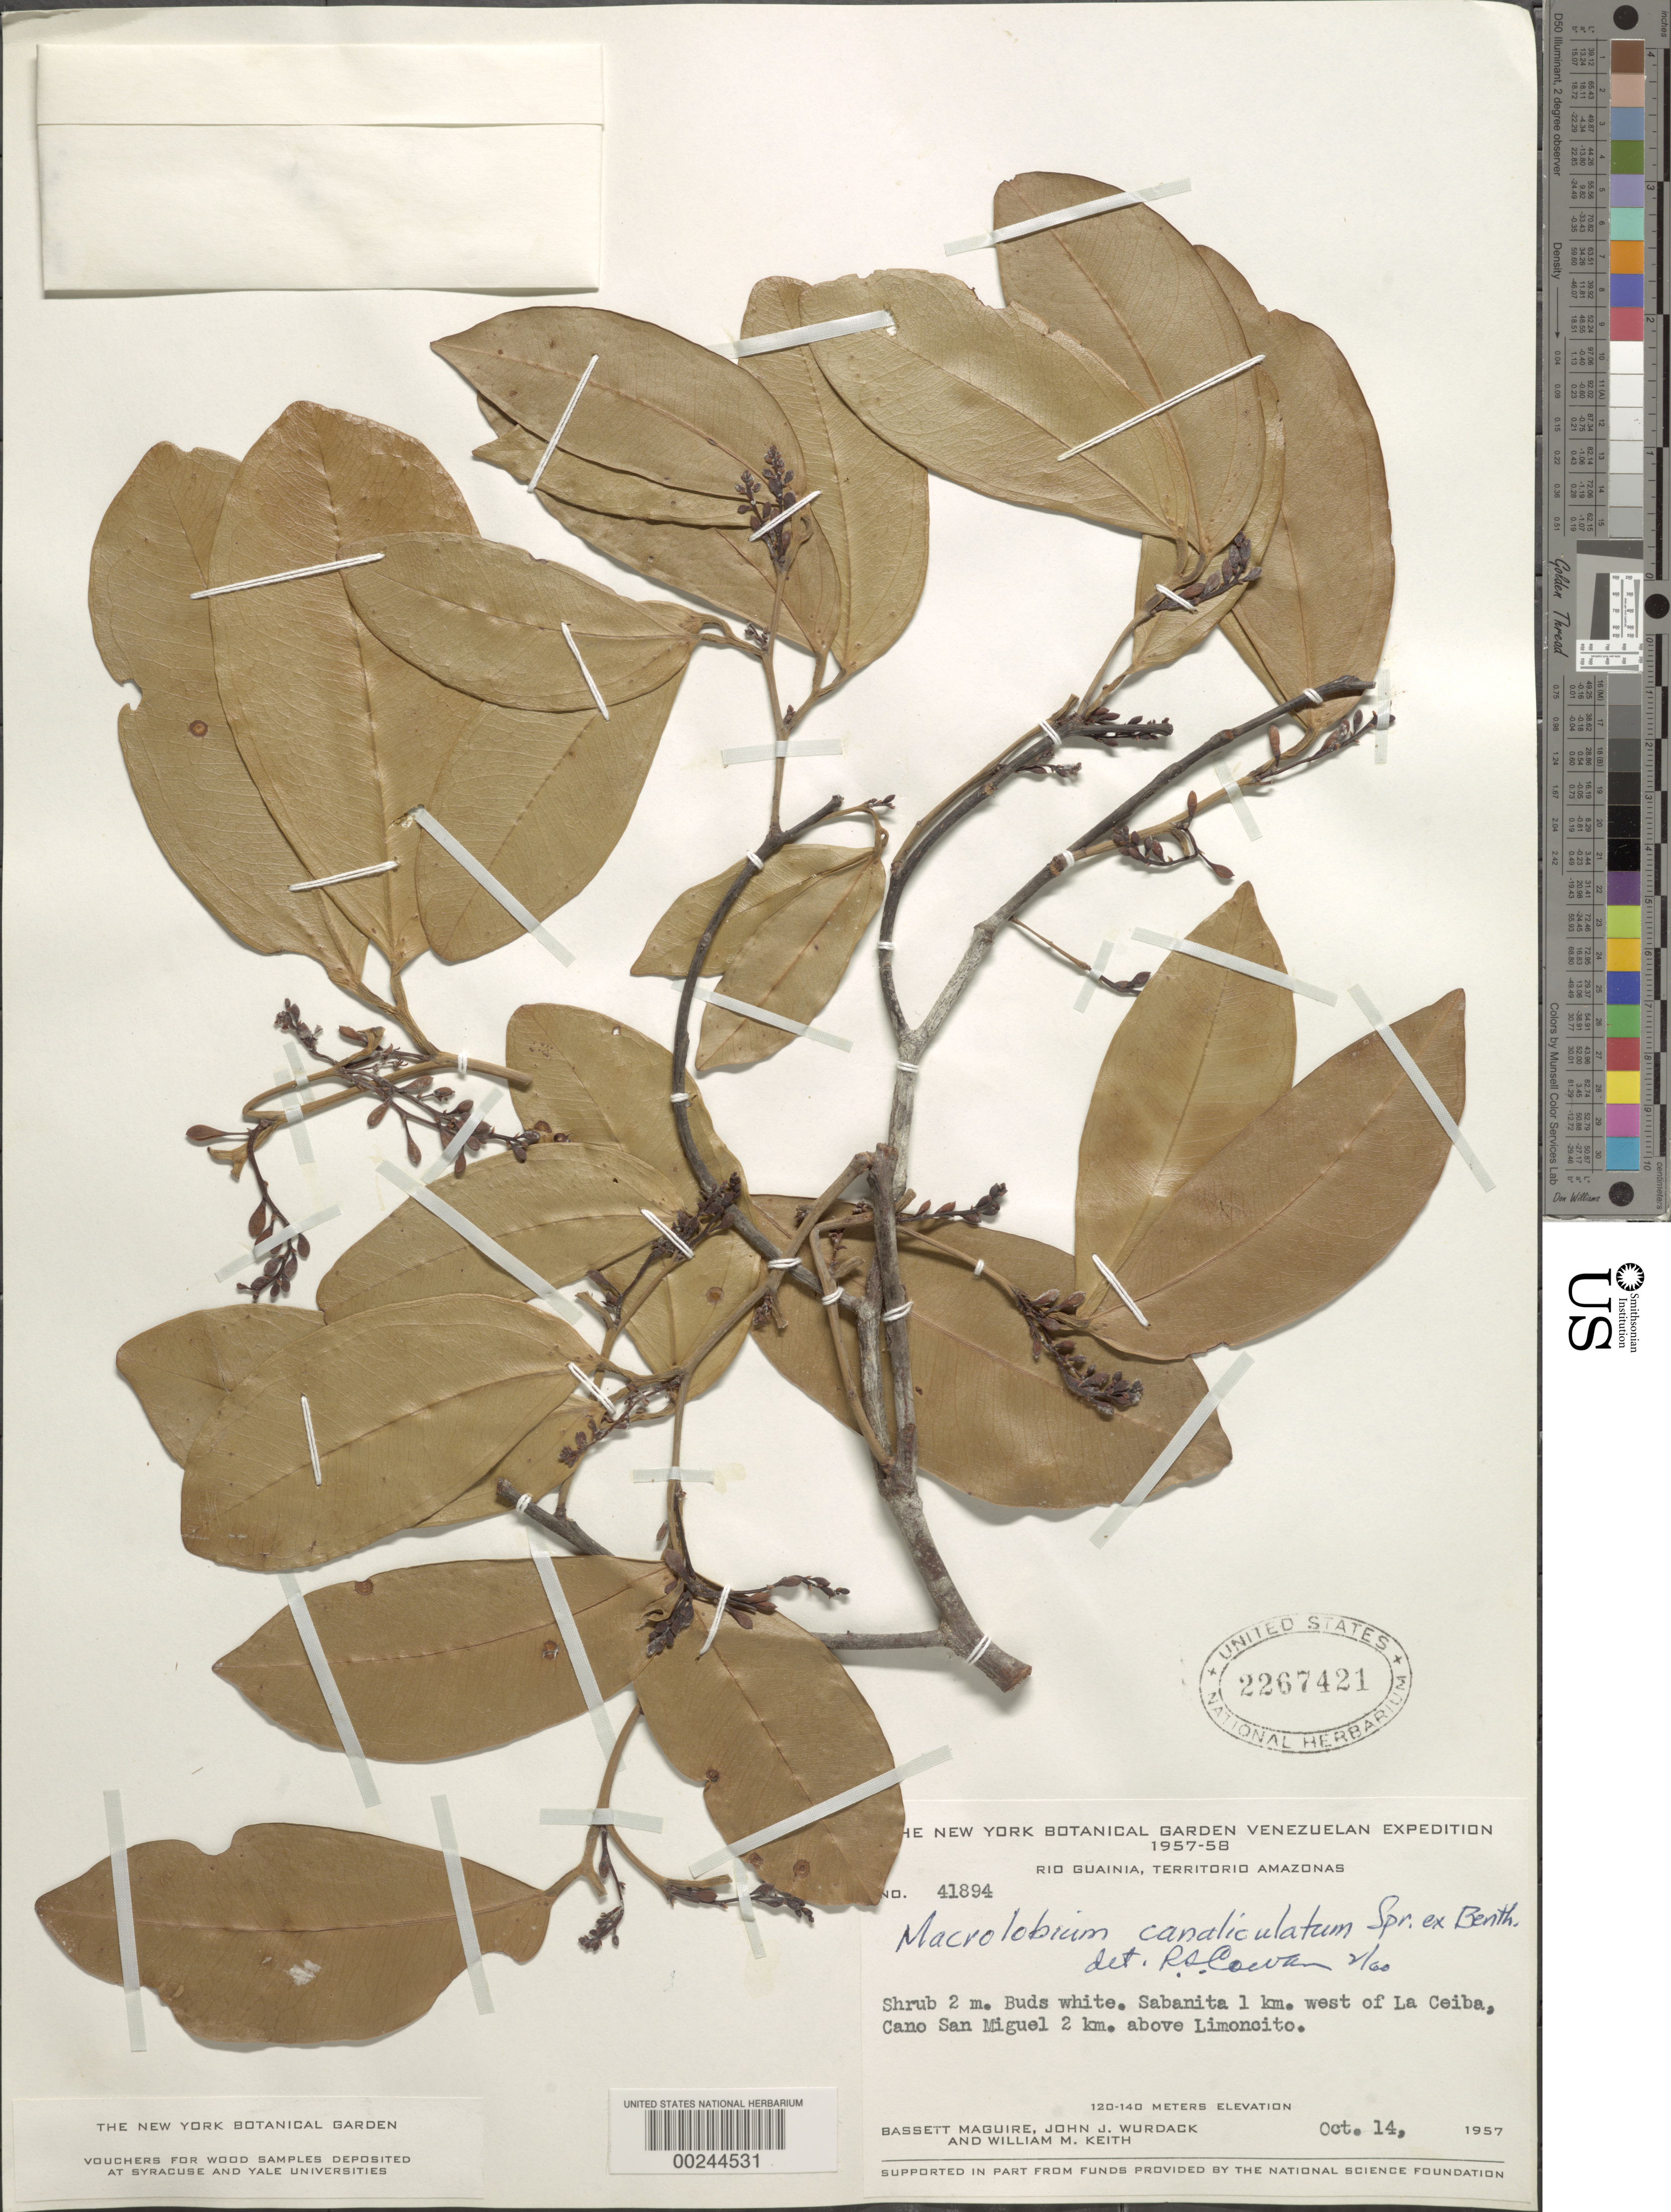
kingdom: Plantae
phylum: Tracheophyta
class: Magnoliopsida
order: Fabales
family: Fabaceae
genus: Macrolobium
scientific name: Macrolobium canaliculatum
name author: Spruce ex Benth.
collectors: B. Maguire, J. J. Wurdack & W. Keith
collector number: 41894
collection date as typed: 14 Oct 1957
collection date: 1957-10-14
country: Venezuela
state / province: Amazonas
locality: Sabanita 1 km w of la ceiba, cano san miguel 2 km above limoncito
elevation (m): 120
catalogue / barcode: US 2267421